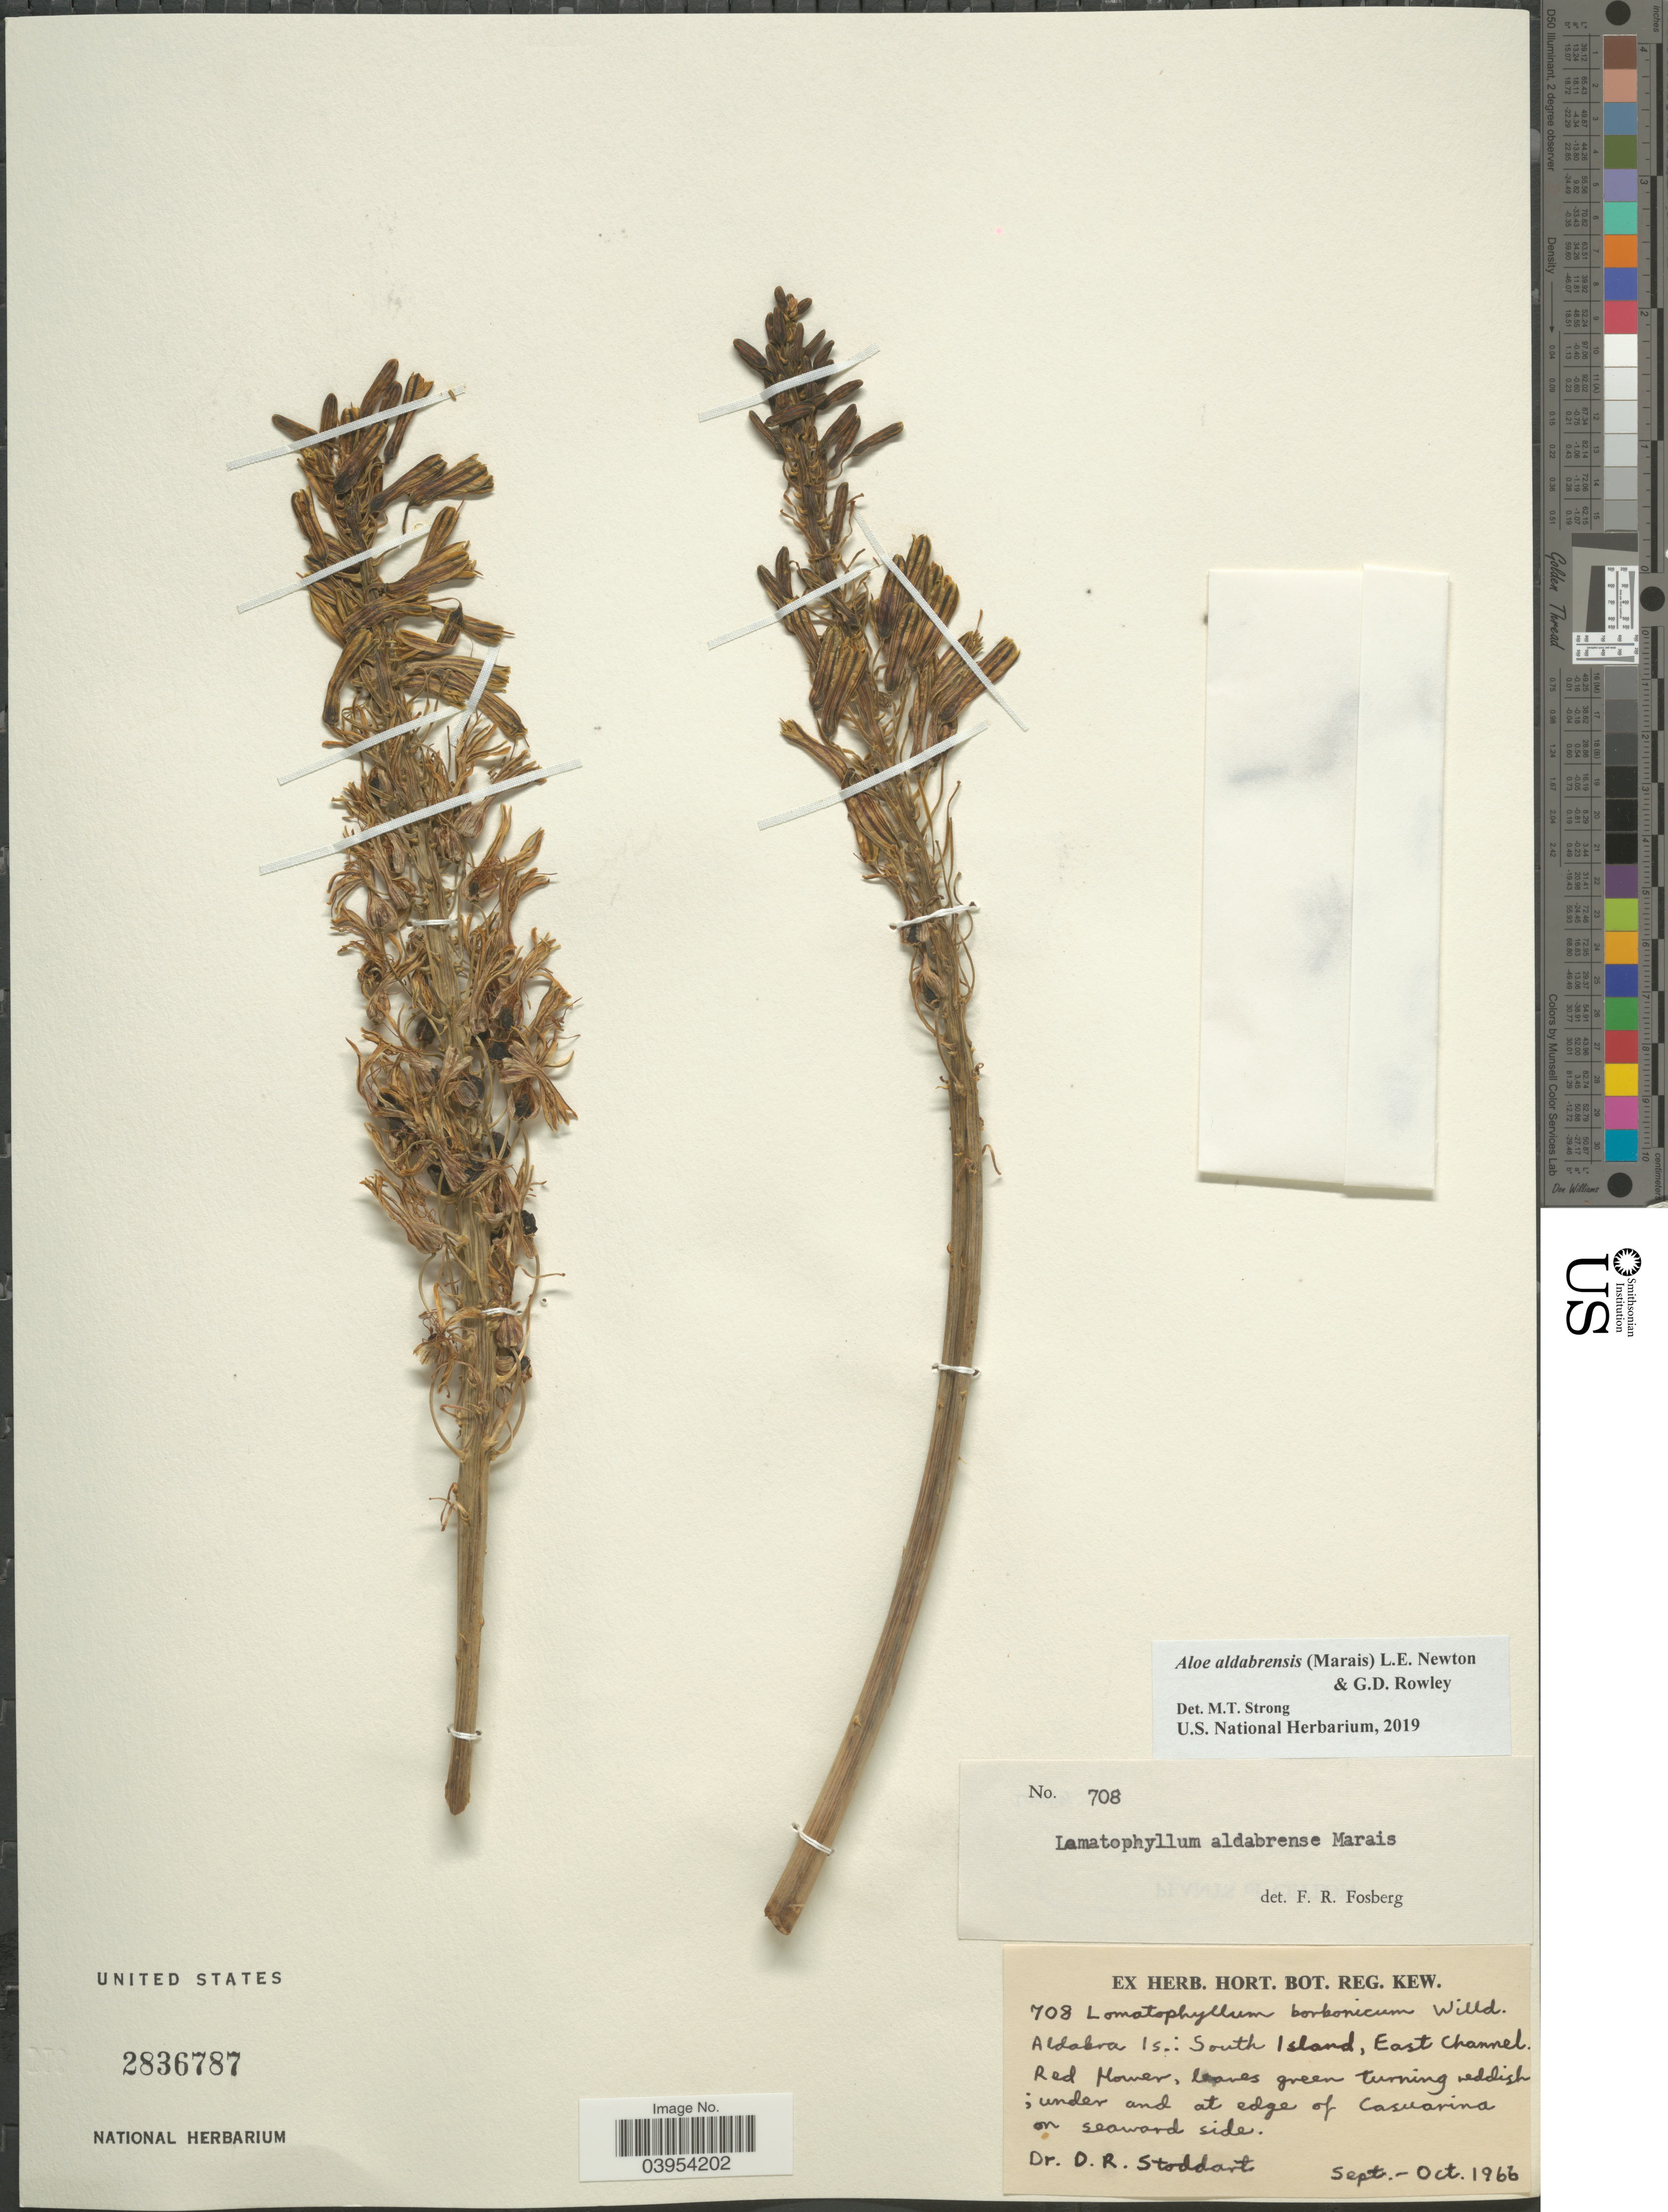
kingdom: Plantae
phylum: Tracheophyta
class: Liliopsida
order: Asparagales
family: Asphodelaceae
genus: Aloe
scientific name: Aloe aldabrensis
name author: (Marais) L. E. Newton & G.D. Rowley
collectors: D. R. Stoddart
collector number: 708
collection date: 1966-09/1966-10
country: Seychelles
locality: Aldabra Is.: South Island, East Channel. Under and at edge of Casuarina on seaward side.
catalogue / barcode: US 2836787